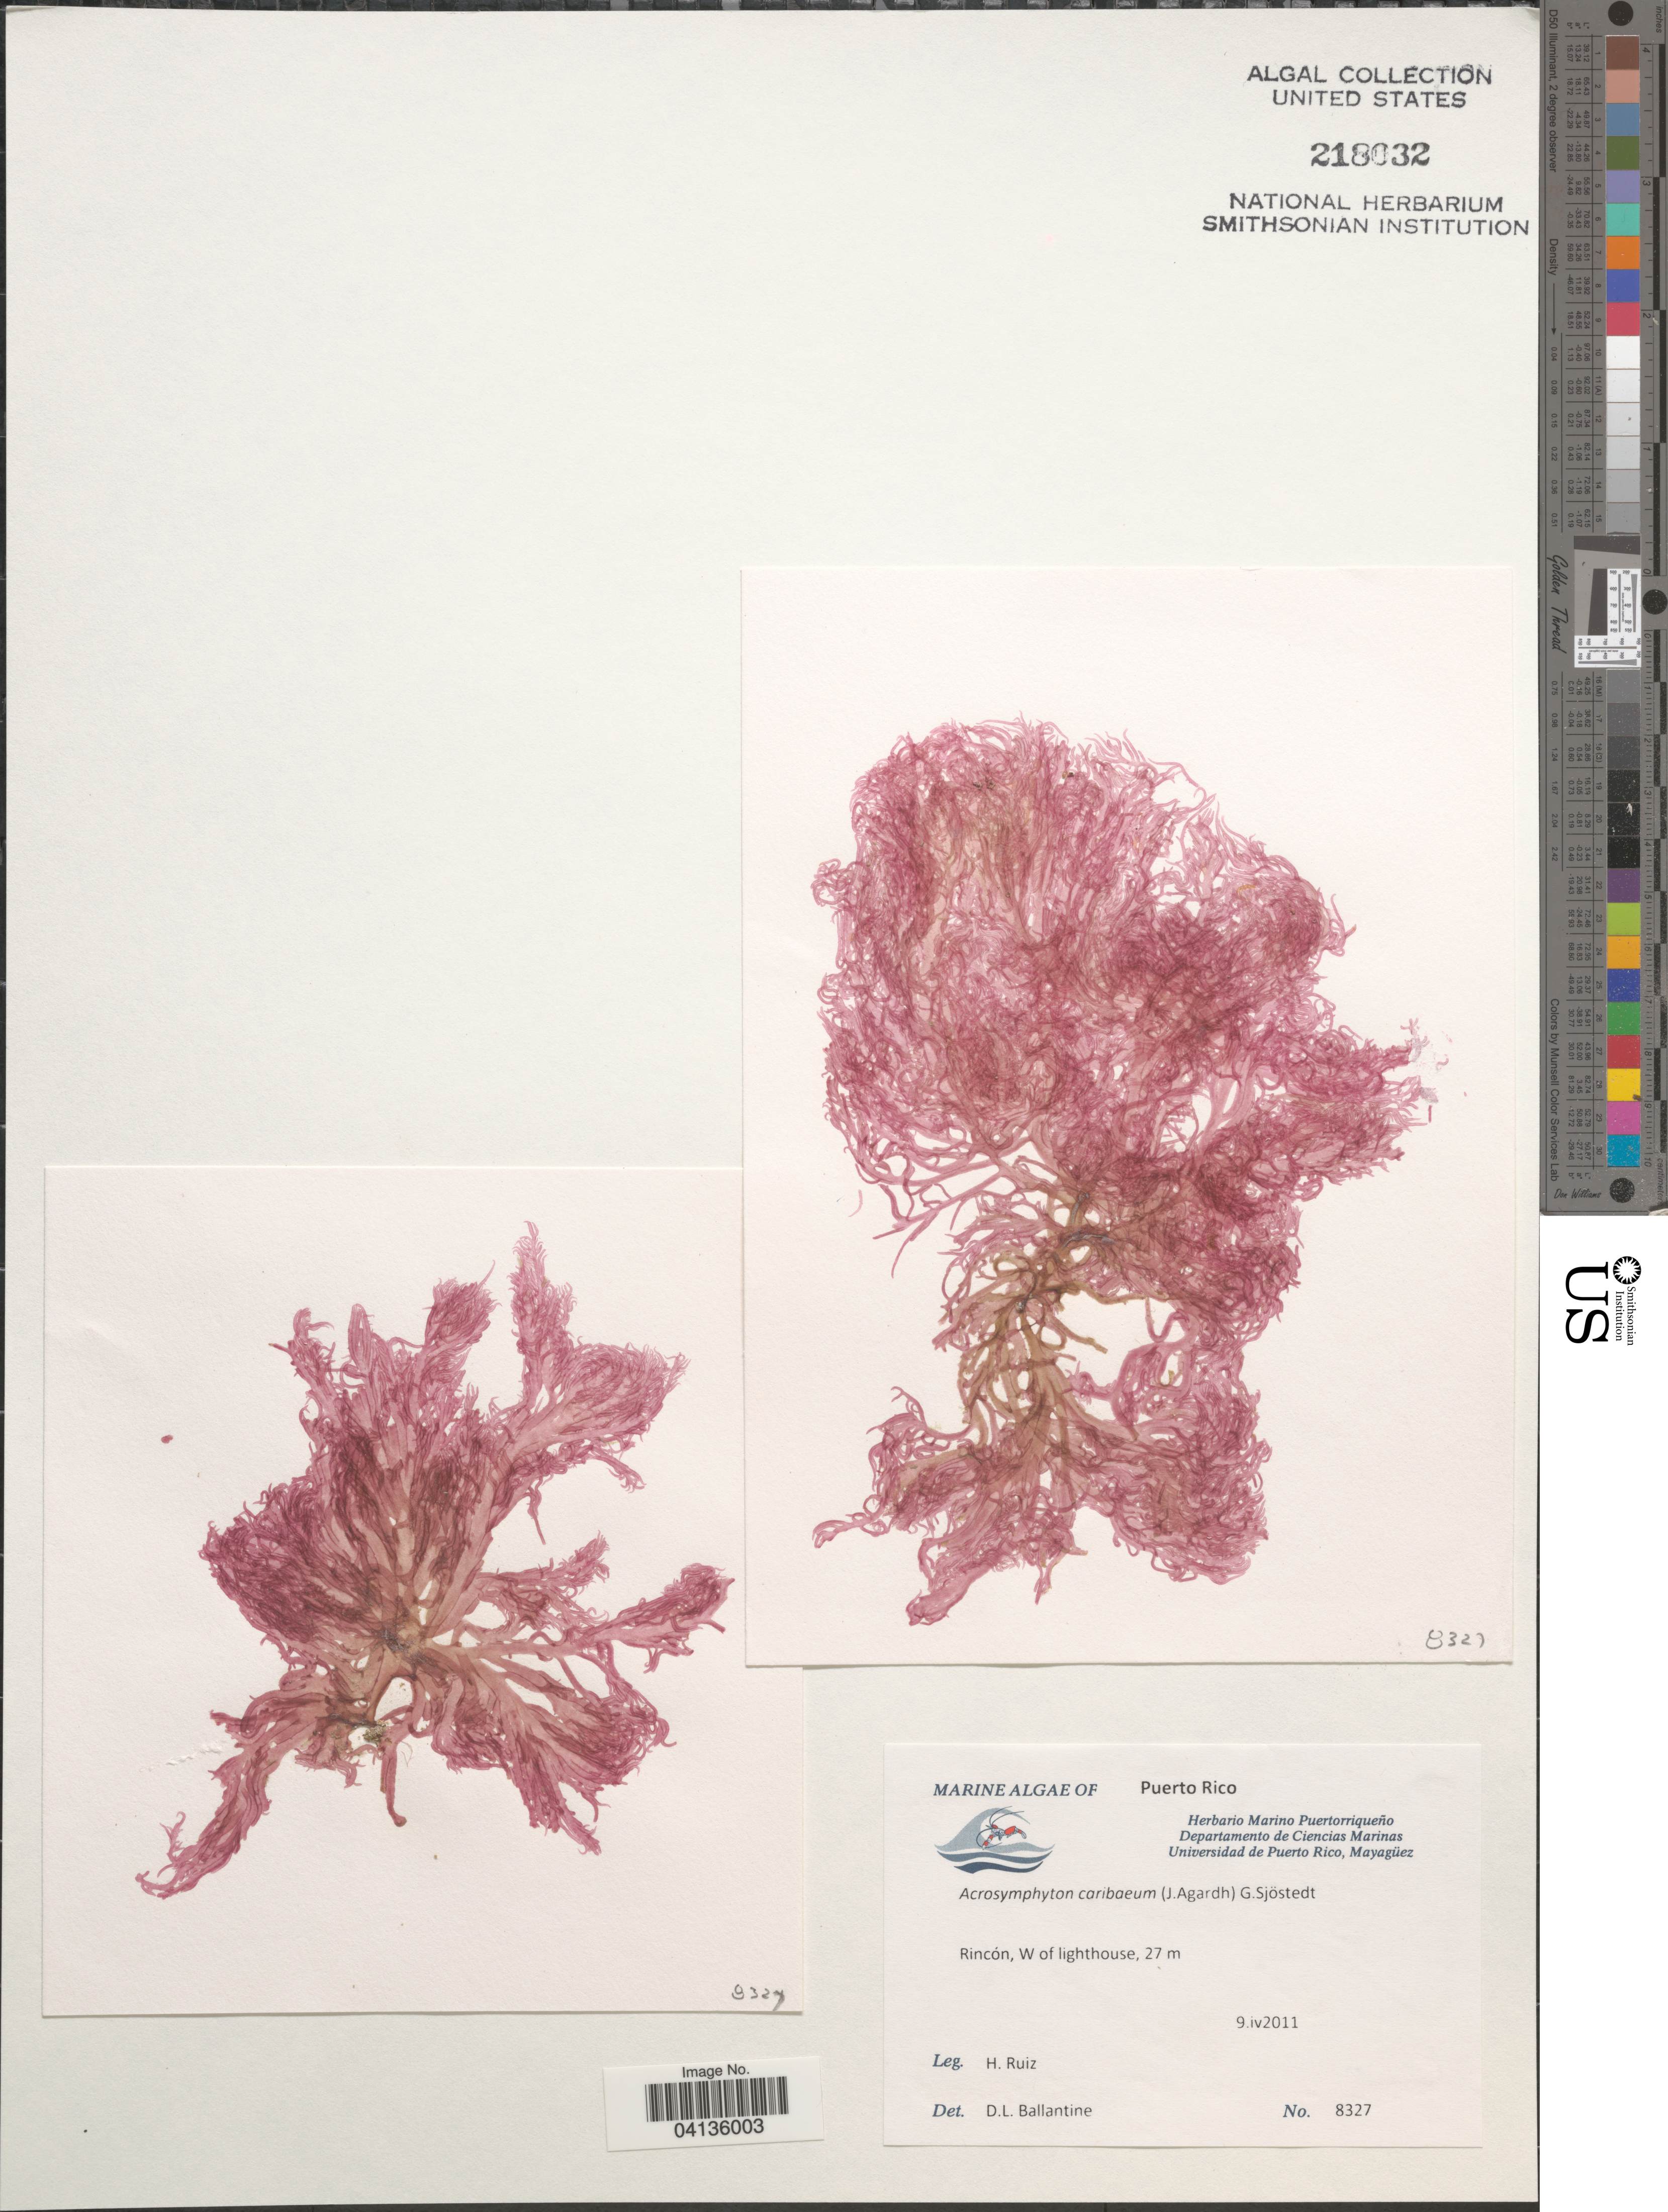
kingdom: Plantae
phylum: Rhodophyta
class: Florideophyceae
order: Acrosymphytales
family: Acrosymphytaceae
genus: Acrosymphyton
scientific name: Acrosymphyton caribaeum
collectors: H. Ruiz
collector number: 8327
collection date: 2011-04-09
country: Puerto Rico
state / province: Rincón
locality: W of lighthouse.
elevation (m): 27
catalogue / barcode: US 218032